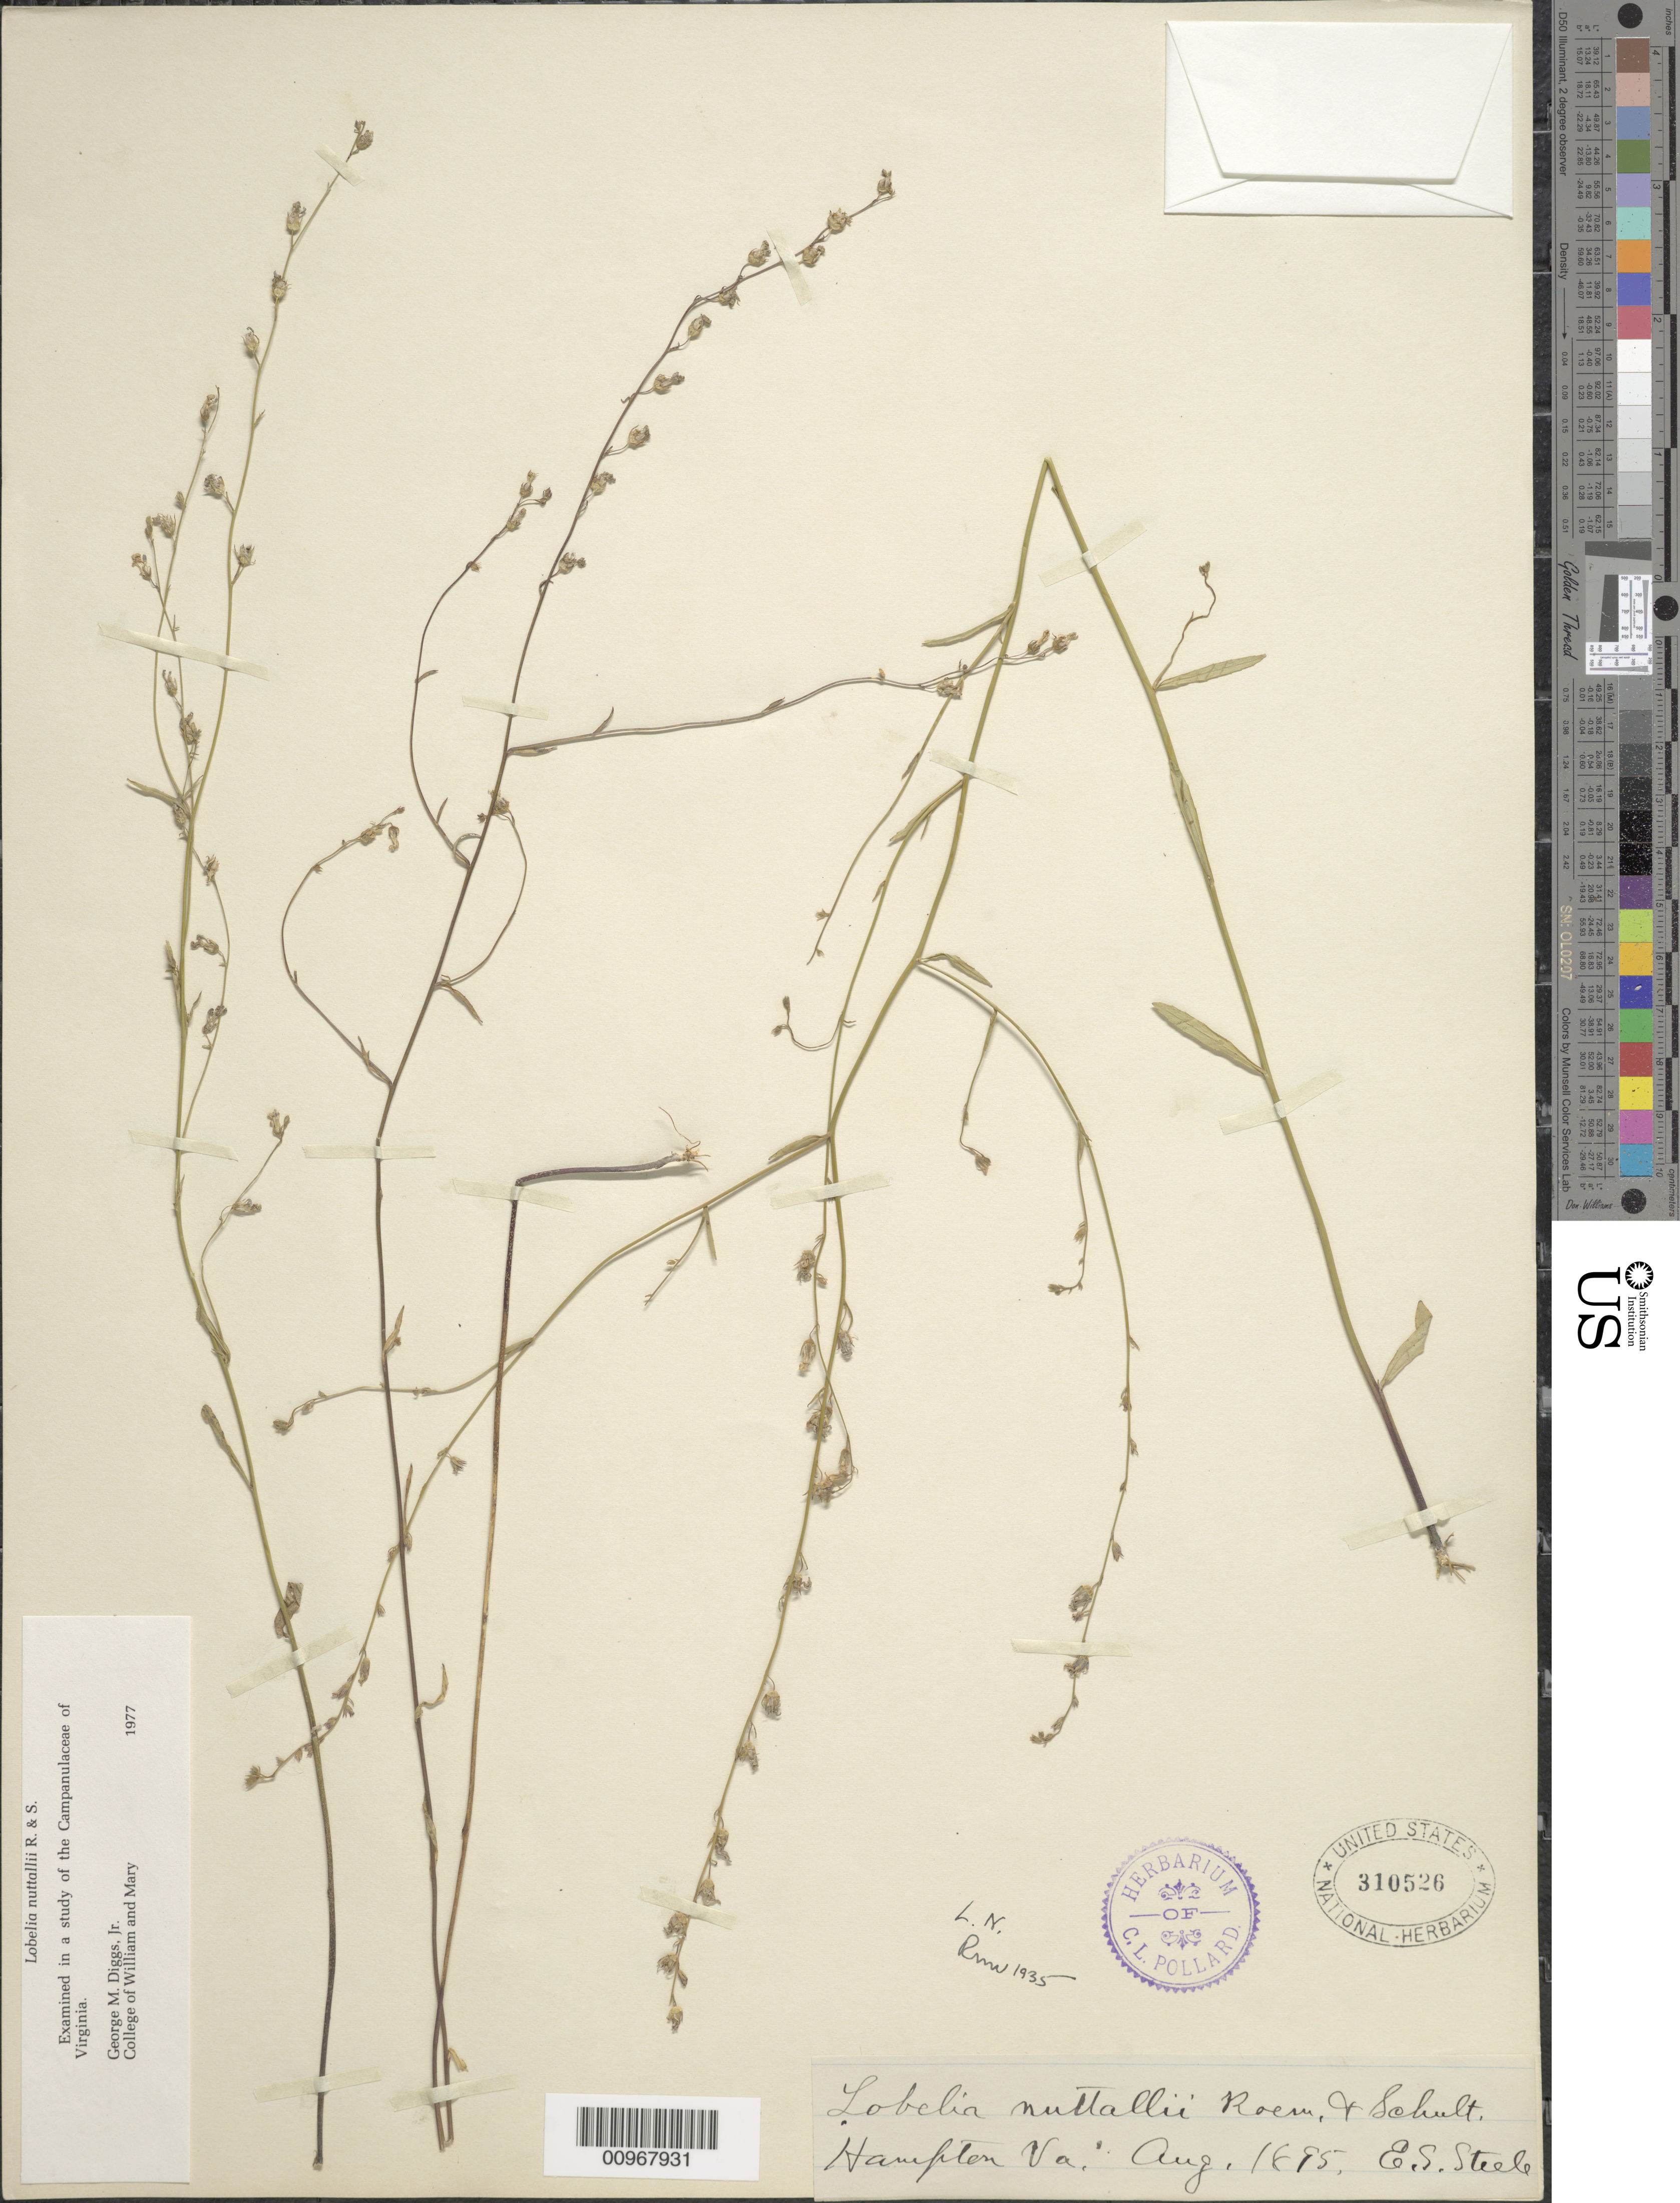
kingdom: Plantae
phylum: Tracheophyta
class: Magnoliopsida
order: Asterales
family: Campanulaceae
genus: Lobelia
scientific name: Lobelia nuttallii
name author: Schult.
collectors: E. Steele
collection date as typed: Aug 1895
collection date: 1895-08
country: United States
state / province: Virginia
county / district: City of Hampton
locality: Hampton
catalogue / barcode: US 310526